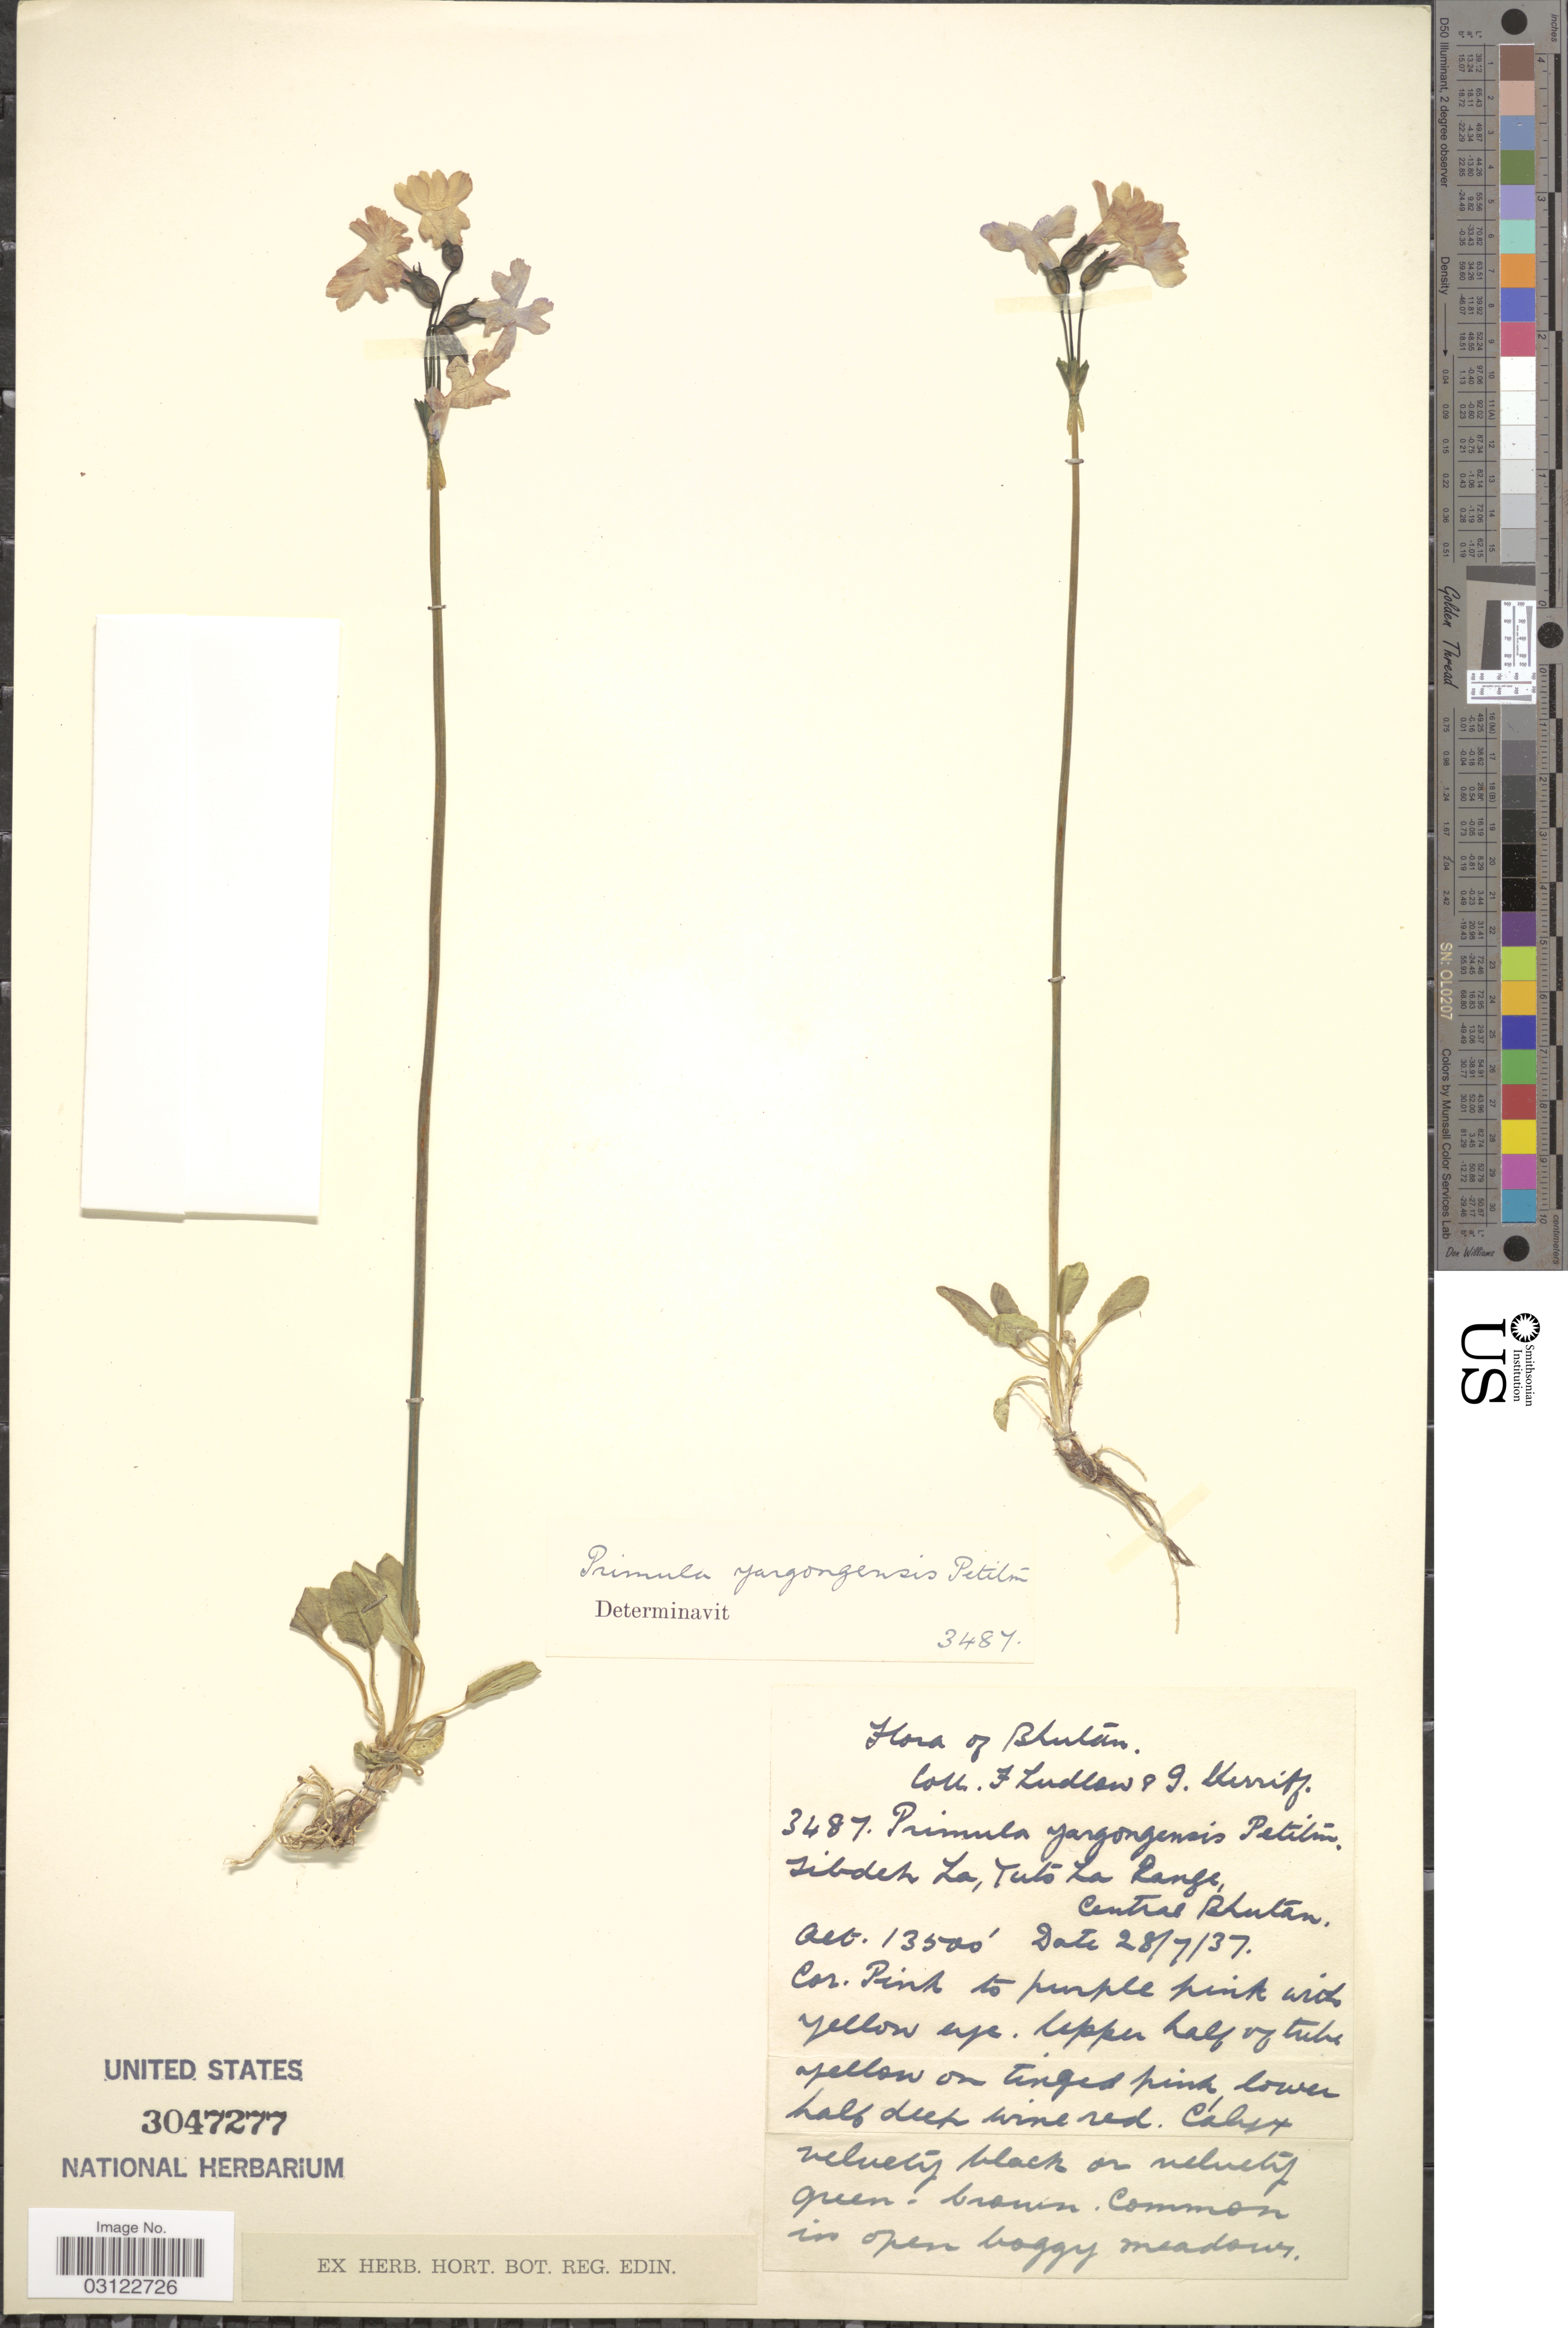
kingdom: Plantae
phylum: Tracheophyta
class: Magnoliopsida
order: Ericales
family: Primulaceae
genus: Primula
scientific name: Primula yargongensis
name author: Petitm.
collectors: F. Ludlow & G. Sherriff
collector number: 3487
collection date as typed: Transcribed d/m/y: 28/7/37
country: Bhutan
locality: Sibdeh La, Tuts La Range,Central Bhutan.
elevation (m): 4115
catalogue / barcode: US 3047277